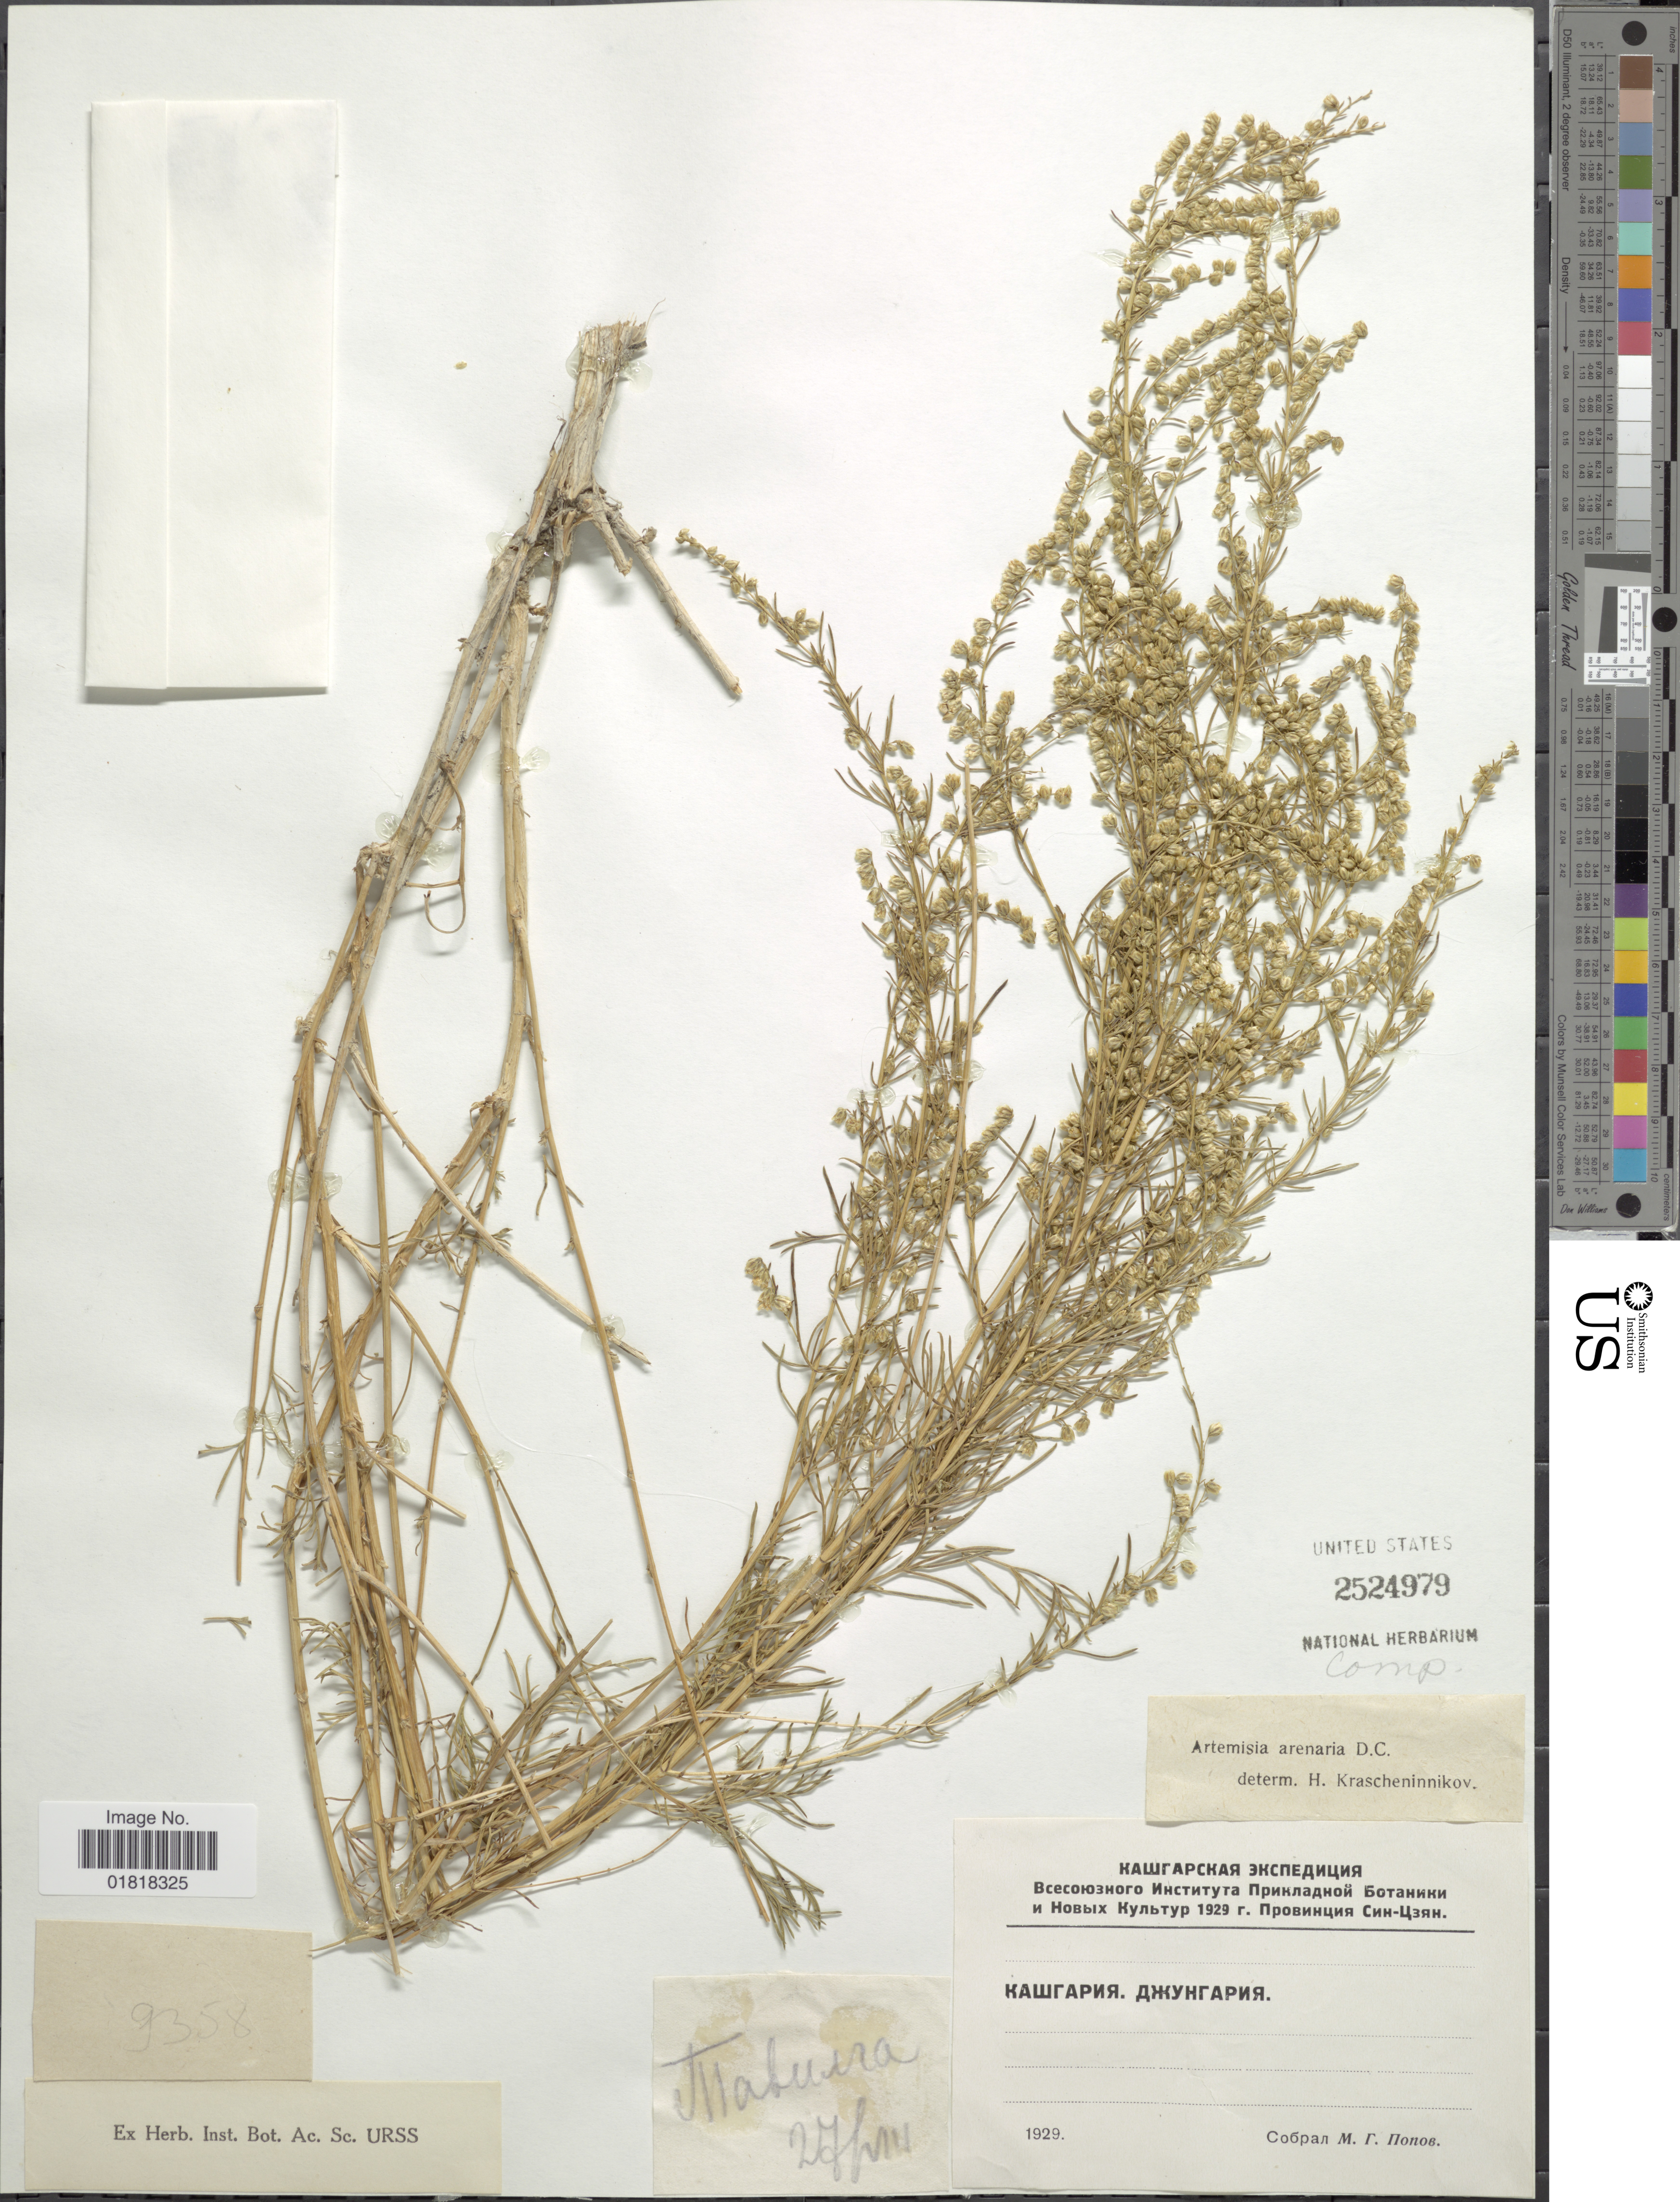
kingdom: Plantae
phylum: Tracheophyta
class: Magnoliopsida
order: Asterales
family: Asteraceae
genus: Artemisia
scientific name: Artemisia arenaria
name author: DC.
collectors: M. Nonos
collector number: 9358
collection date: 1929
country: Vanuatu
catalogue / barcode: US 2524979